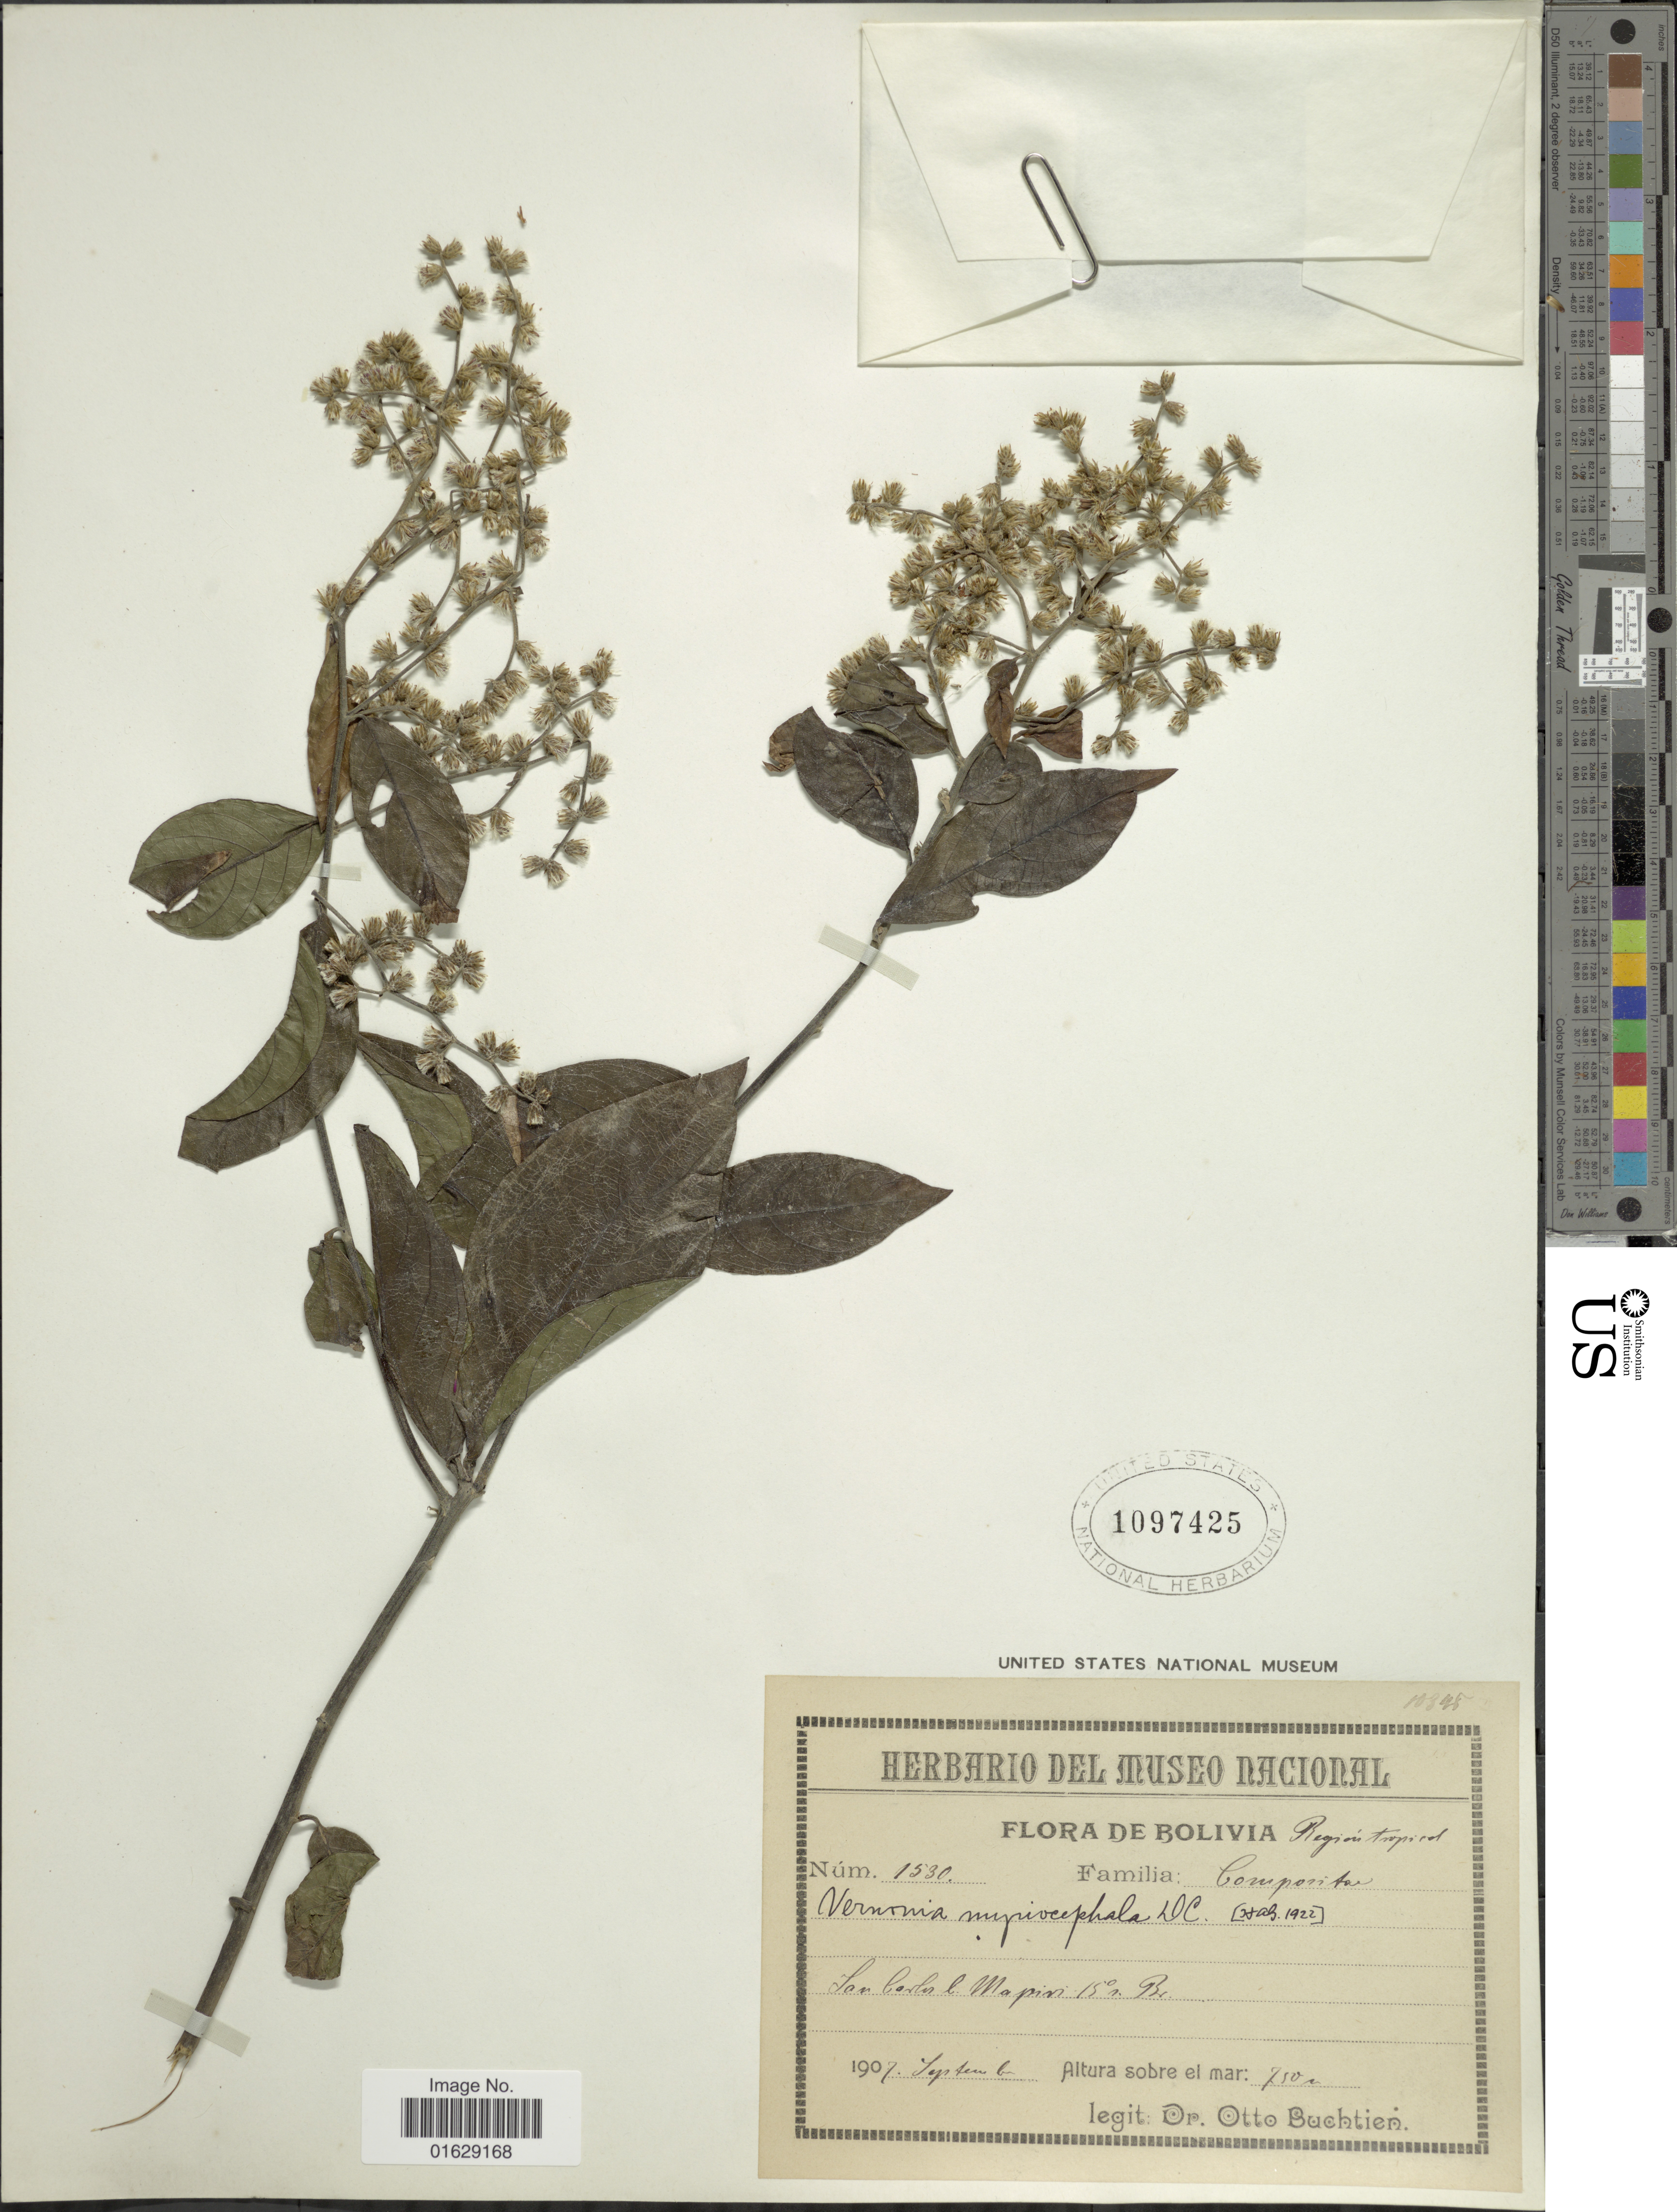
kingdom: Plantae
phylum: Tracheophyta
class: Magnoliopsida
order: Asterales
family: Asteraceae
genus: Lepidaploa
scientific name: Lepidaploa myriocephala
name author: (DC.) H. Rob.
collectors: O. Buchtien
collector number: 1530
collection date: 1907-09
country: Bolivia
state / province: La Paz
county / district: Mapiri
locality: San Carlos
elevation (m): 750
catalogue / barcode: US 1097425